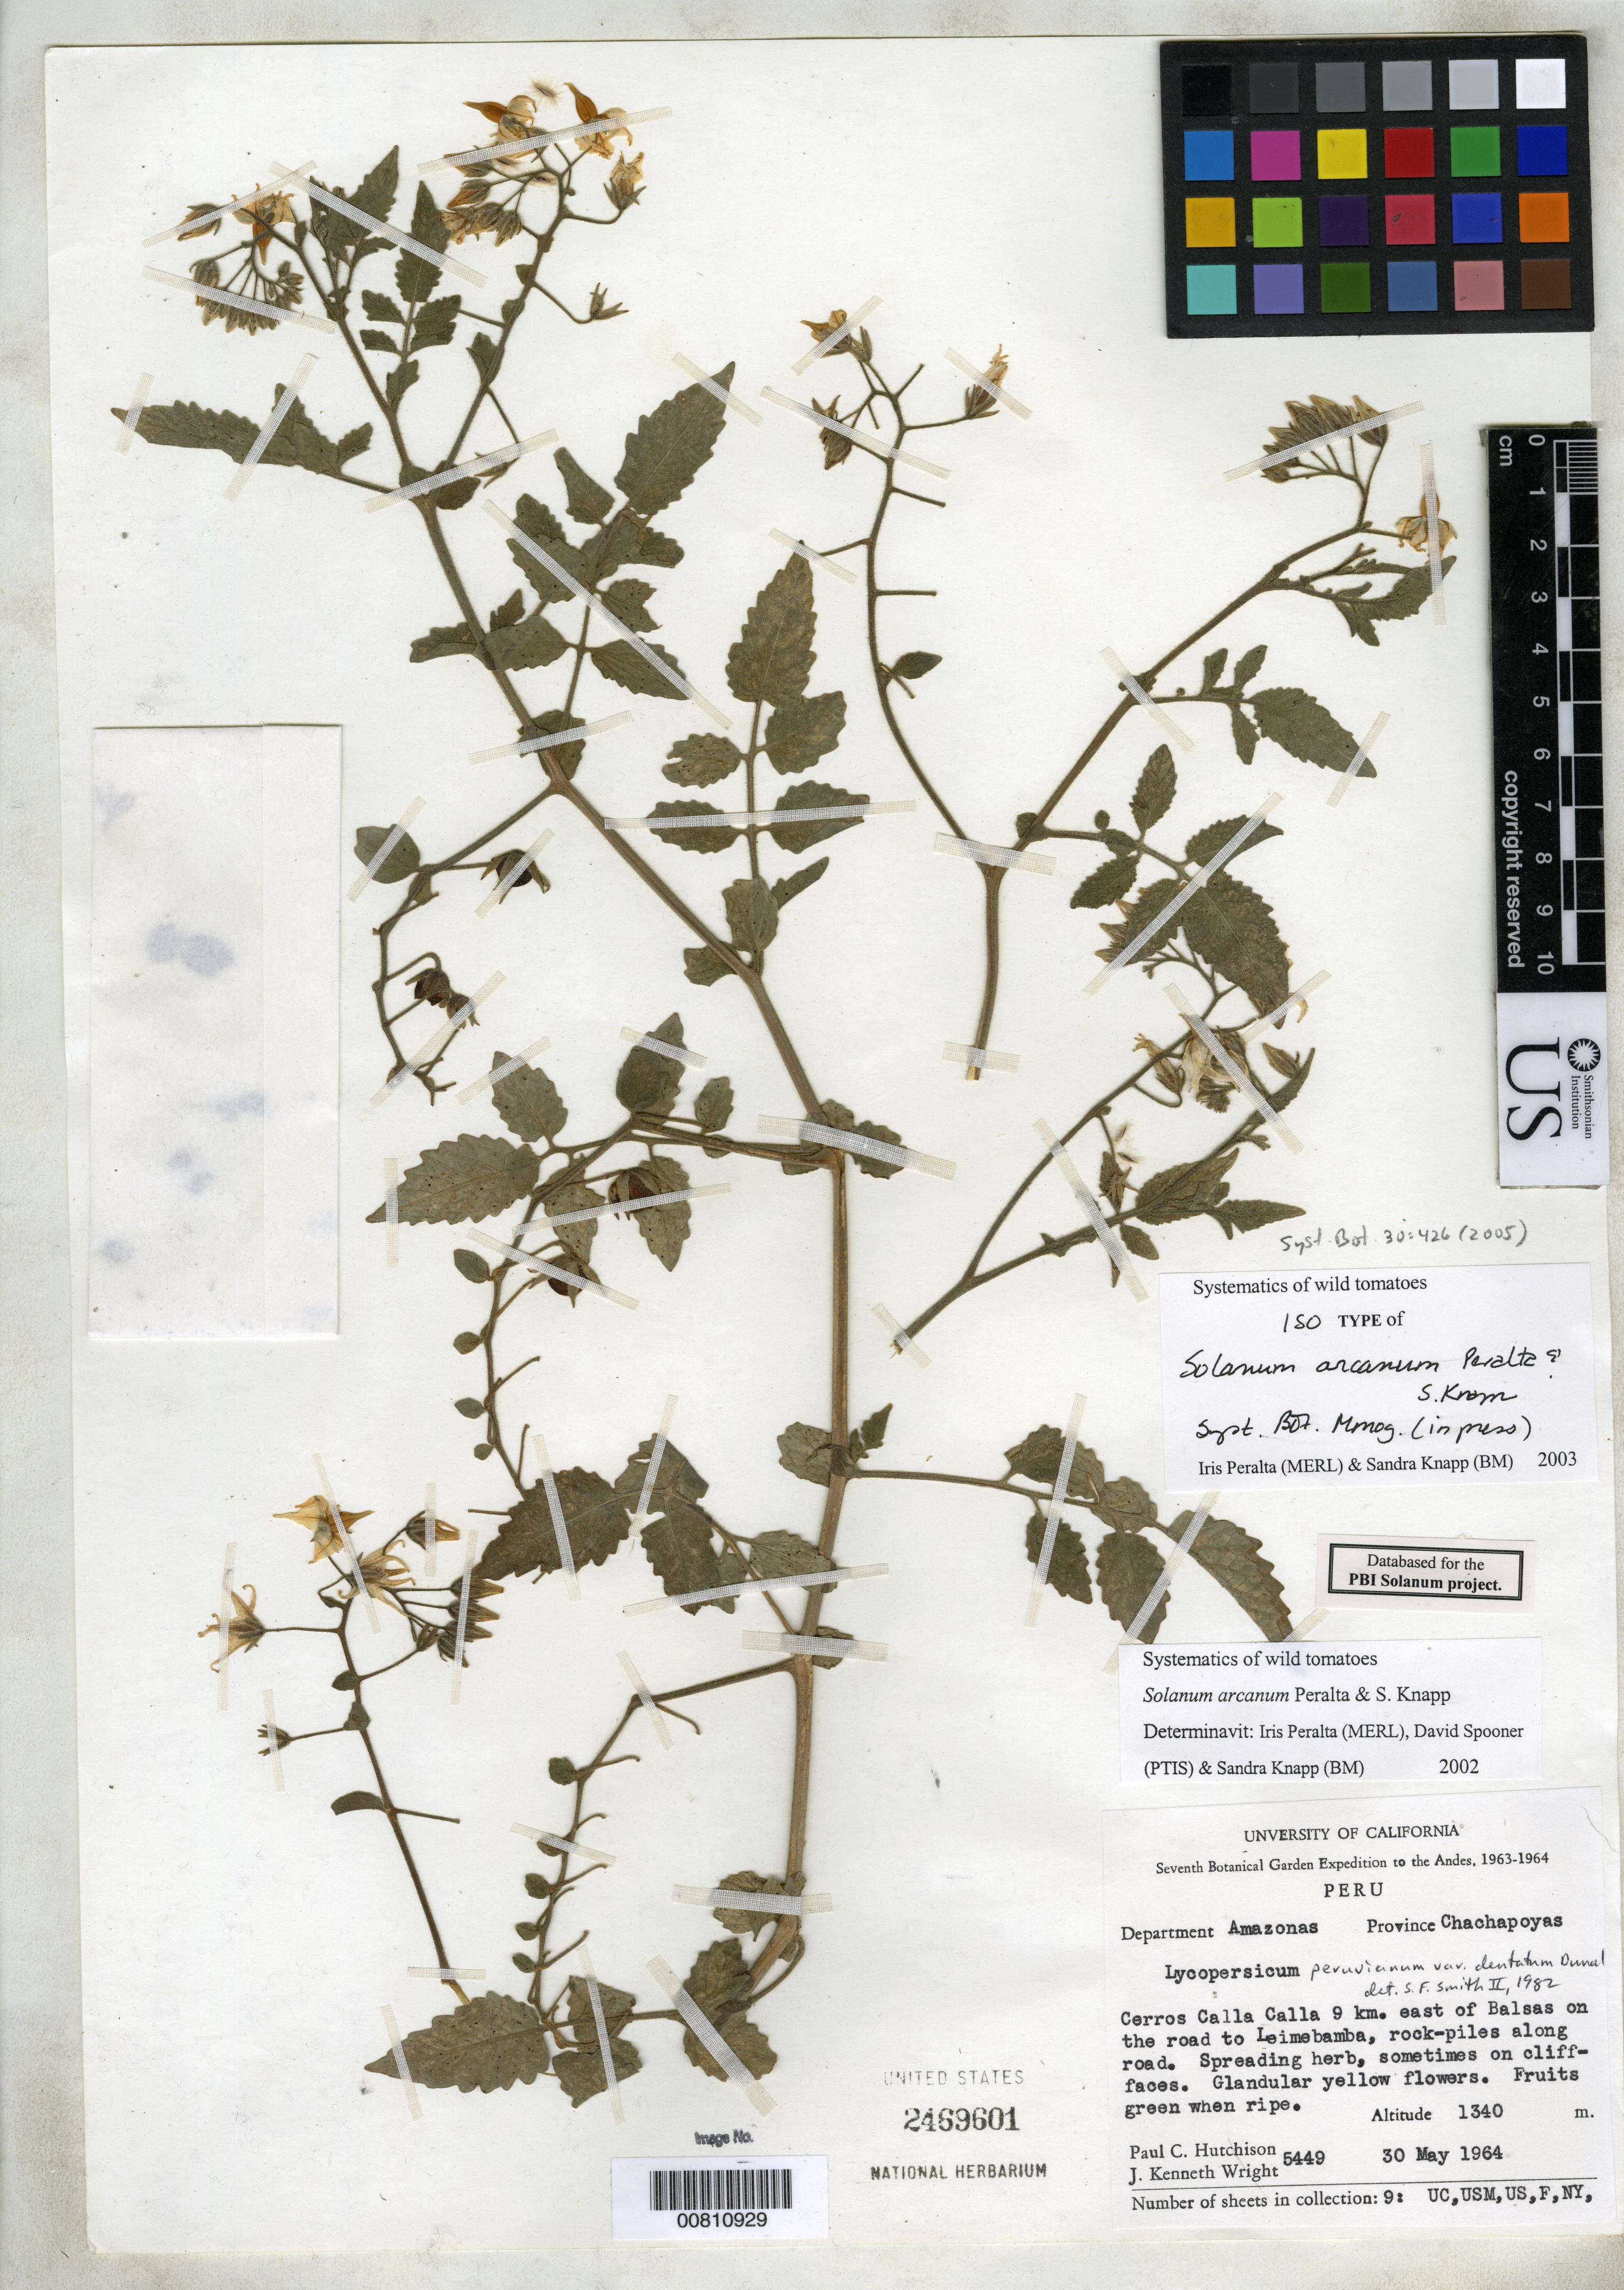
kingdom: Plantae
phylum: Tracheophyta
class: Magnoliopsida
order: Solanales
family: Solanaceae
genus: Solanum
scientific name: Solanum arcanum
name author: Peralta & S. Knapp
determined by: Peralta, Iris E.; Knapp, S. D.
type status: Isotype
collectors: P. C. Hutchison & J. K. Wright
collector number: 5449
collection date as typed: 30 May 1964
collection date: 1964-05-30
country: Peru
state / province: Amazonas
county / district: Chachapoyas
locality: Cerros Calla Calla 9 km east of Balsas on the road to Leimebamba, rock-piles along the road.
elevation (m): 1340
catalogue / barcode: US 2469601